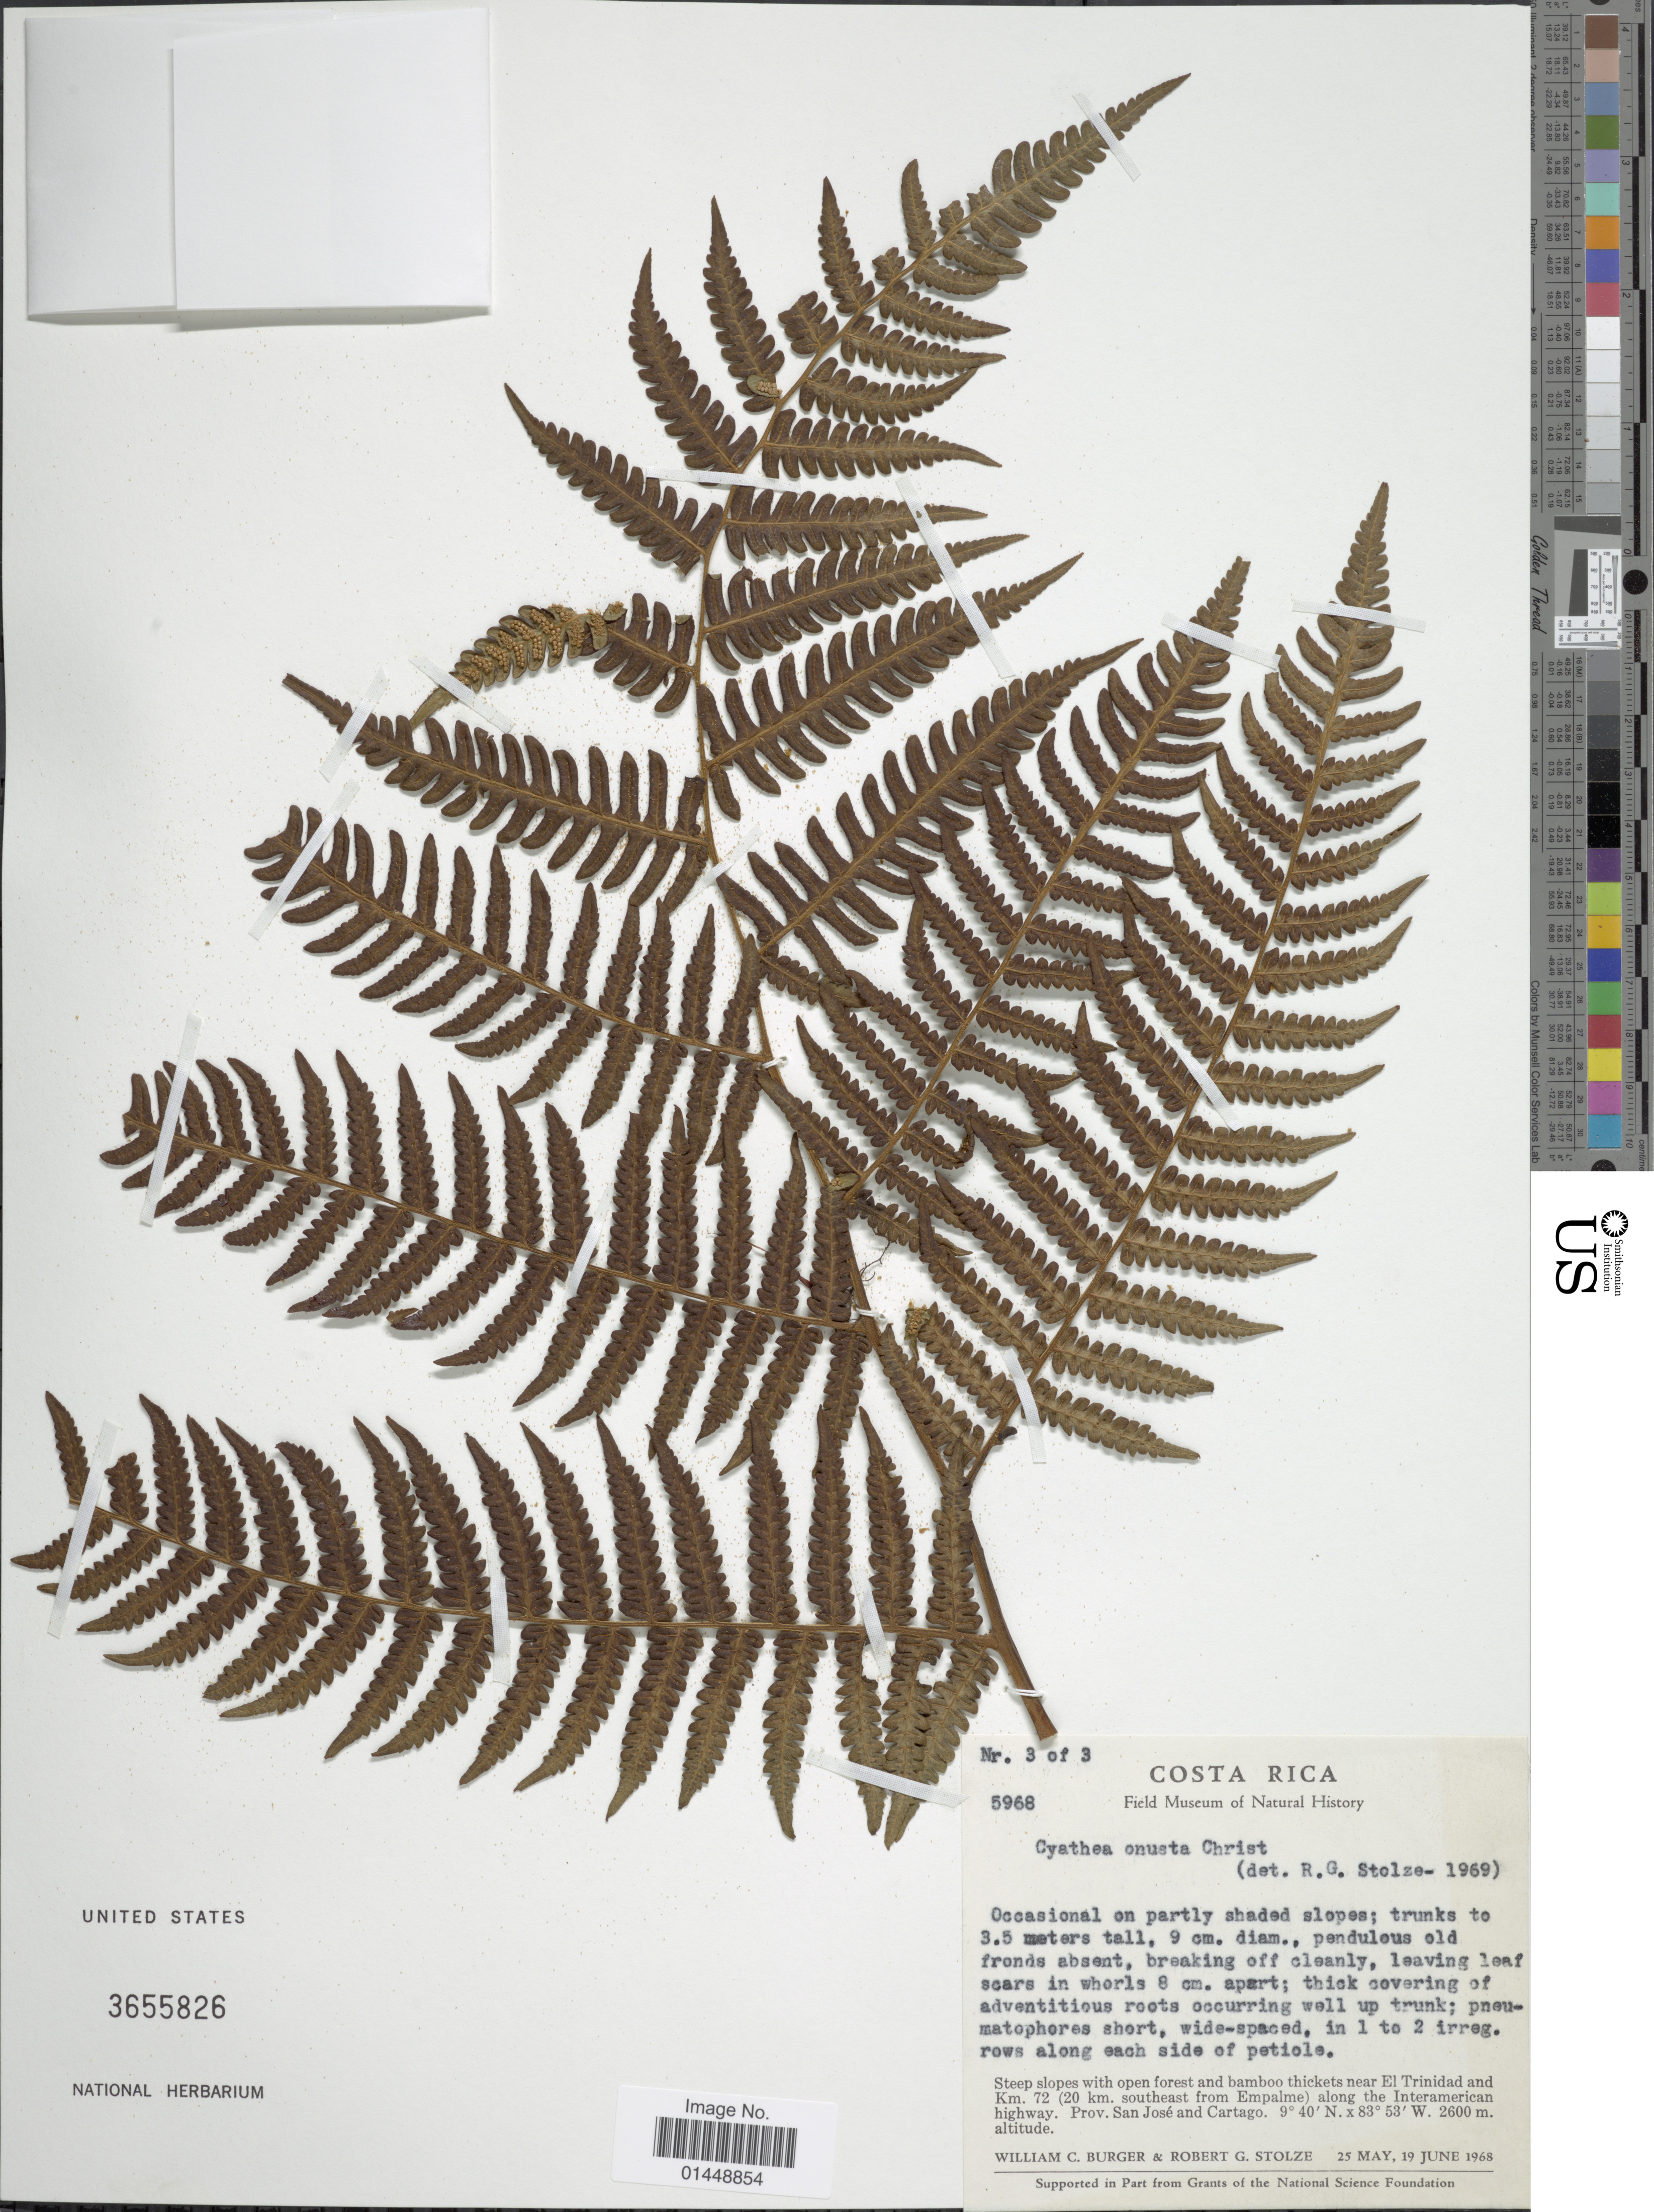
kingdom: Plantae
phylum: Tracheophyta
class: Polypodiopsida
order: Cyatheales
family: Cyatheaceae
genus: Cyathea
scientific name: Cyathea fulva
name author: (M. Martens & Galeotti) Fée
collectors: W. Burger & R. G. Stolze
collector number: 5968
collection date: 1968-05-25/1968-06-19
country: Costa Rica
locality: Steep slopes with open forest and bamboo thickets near El Trinidad and Km. 72 (20 km. southeast from Empalme) along the Interamerican highway. Prov. San José and Cartago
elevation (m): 2600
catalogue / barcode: US 3655826